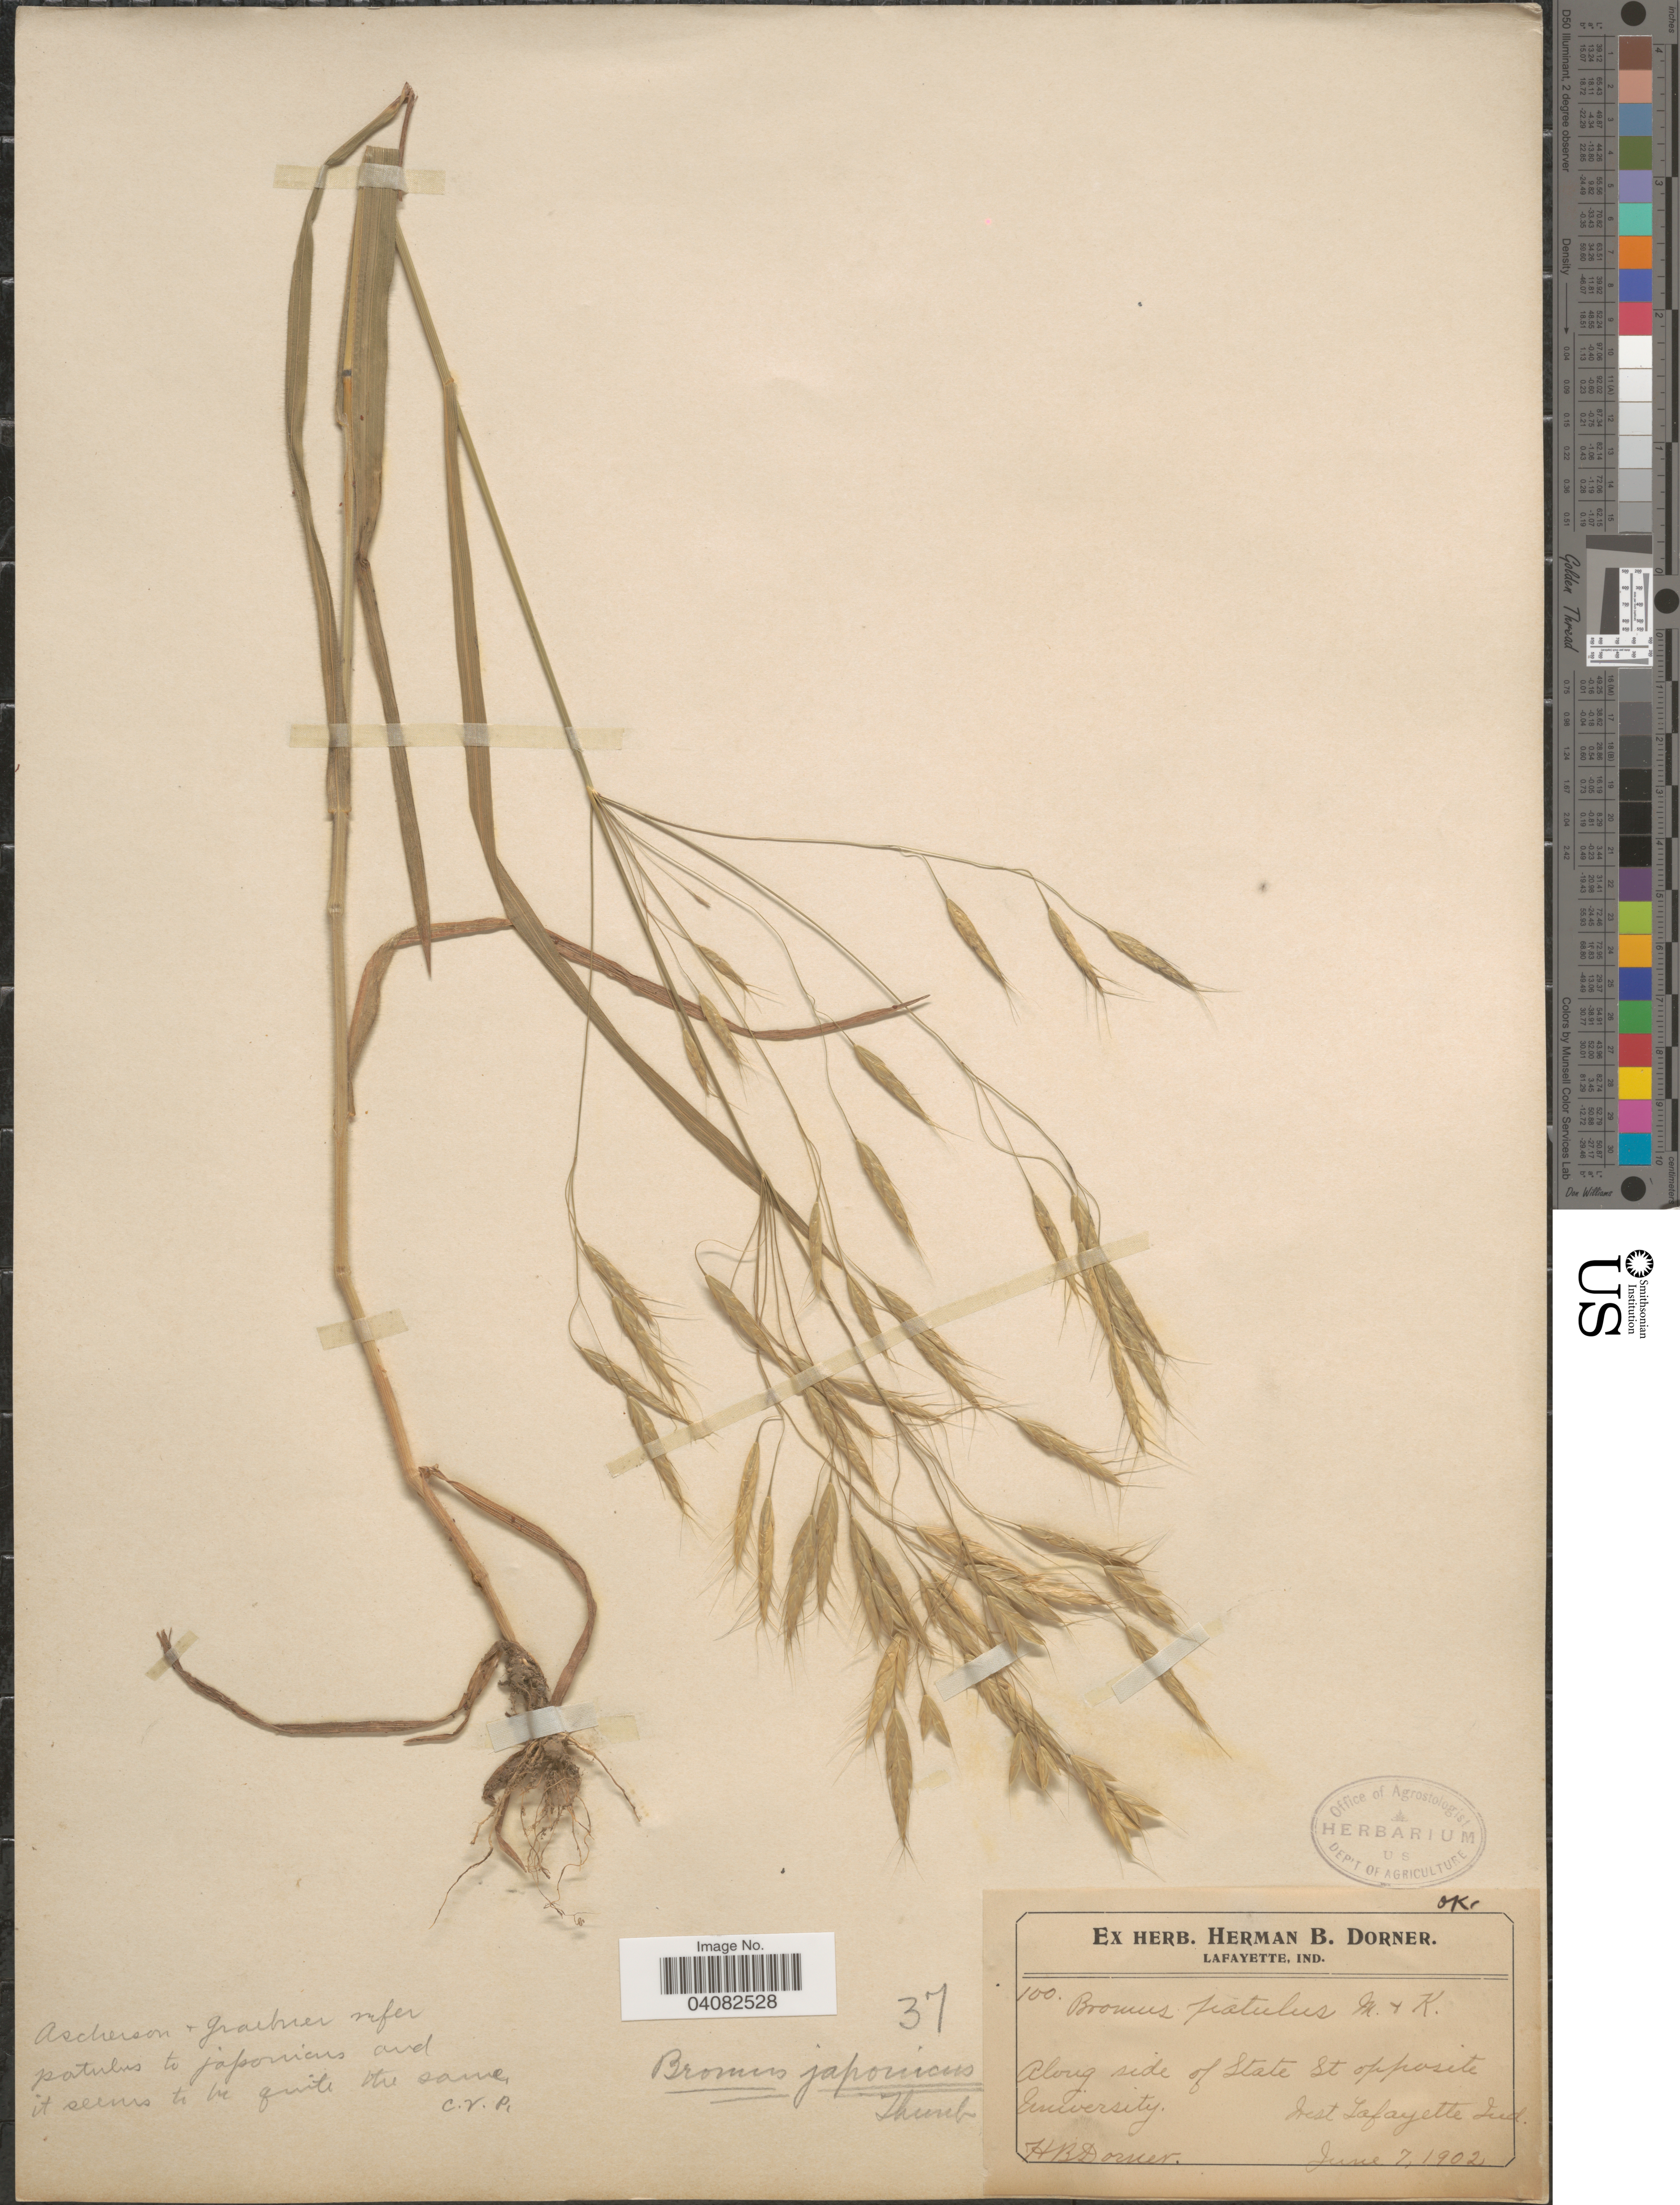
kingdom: Plantae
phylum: Tracheophyta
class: Liliopsida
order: Poales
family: Poaceae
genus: Bromus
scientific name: Bromus intermedius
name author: Gussone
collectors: H. Dorner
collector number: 100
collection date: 1902-06-07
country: United States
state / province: Indiana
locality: Along side of State St opposite University. West Lafayette.